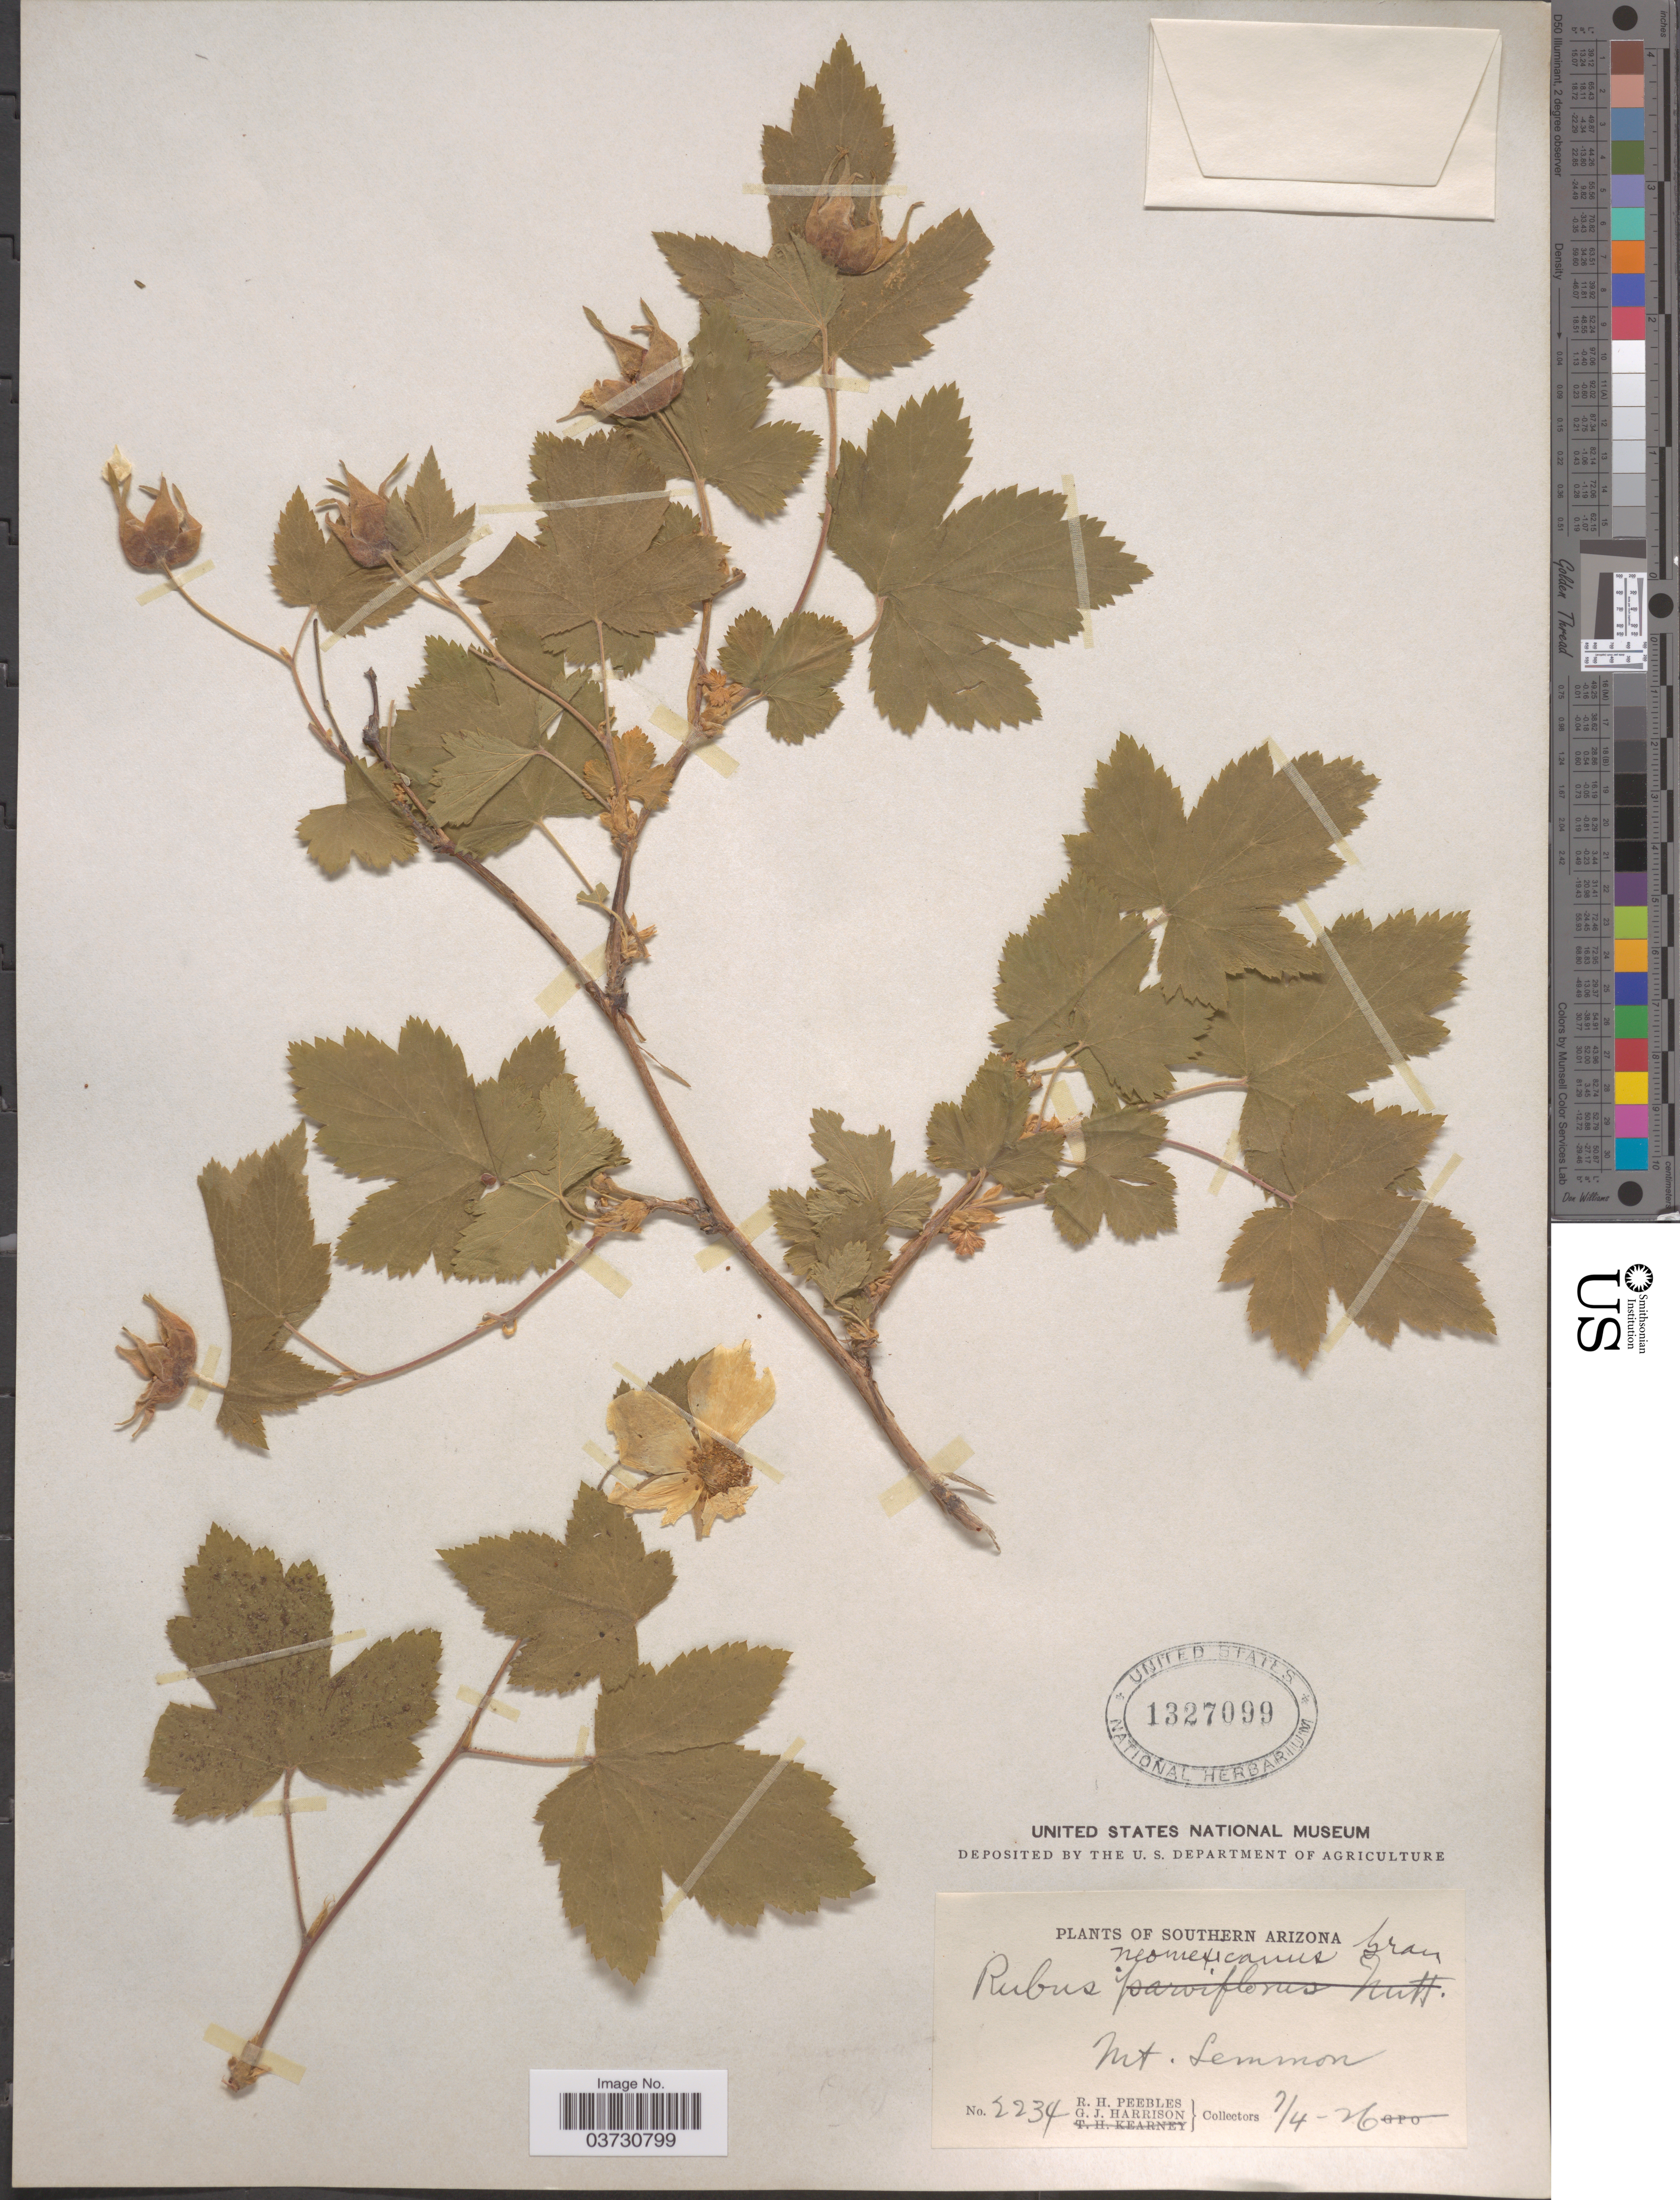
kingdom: Plantae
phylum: Tracheophyta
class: Magnoliopsida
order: Rosales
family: Rosaceae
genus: Rubus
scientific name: Rubus neomexicanus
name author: A. Gray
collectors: R. H. Peebles & G. J. Harrison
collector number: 2234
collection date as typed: Transcribed d/m/y: 4/7/26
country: United States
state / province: Arizona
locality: Southern Arizona. Mt. Lemmon.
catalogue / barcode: US 1327099